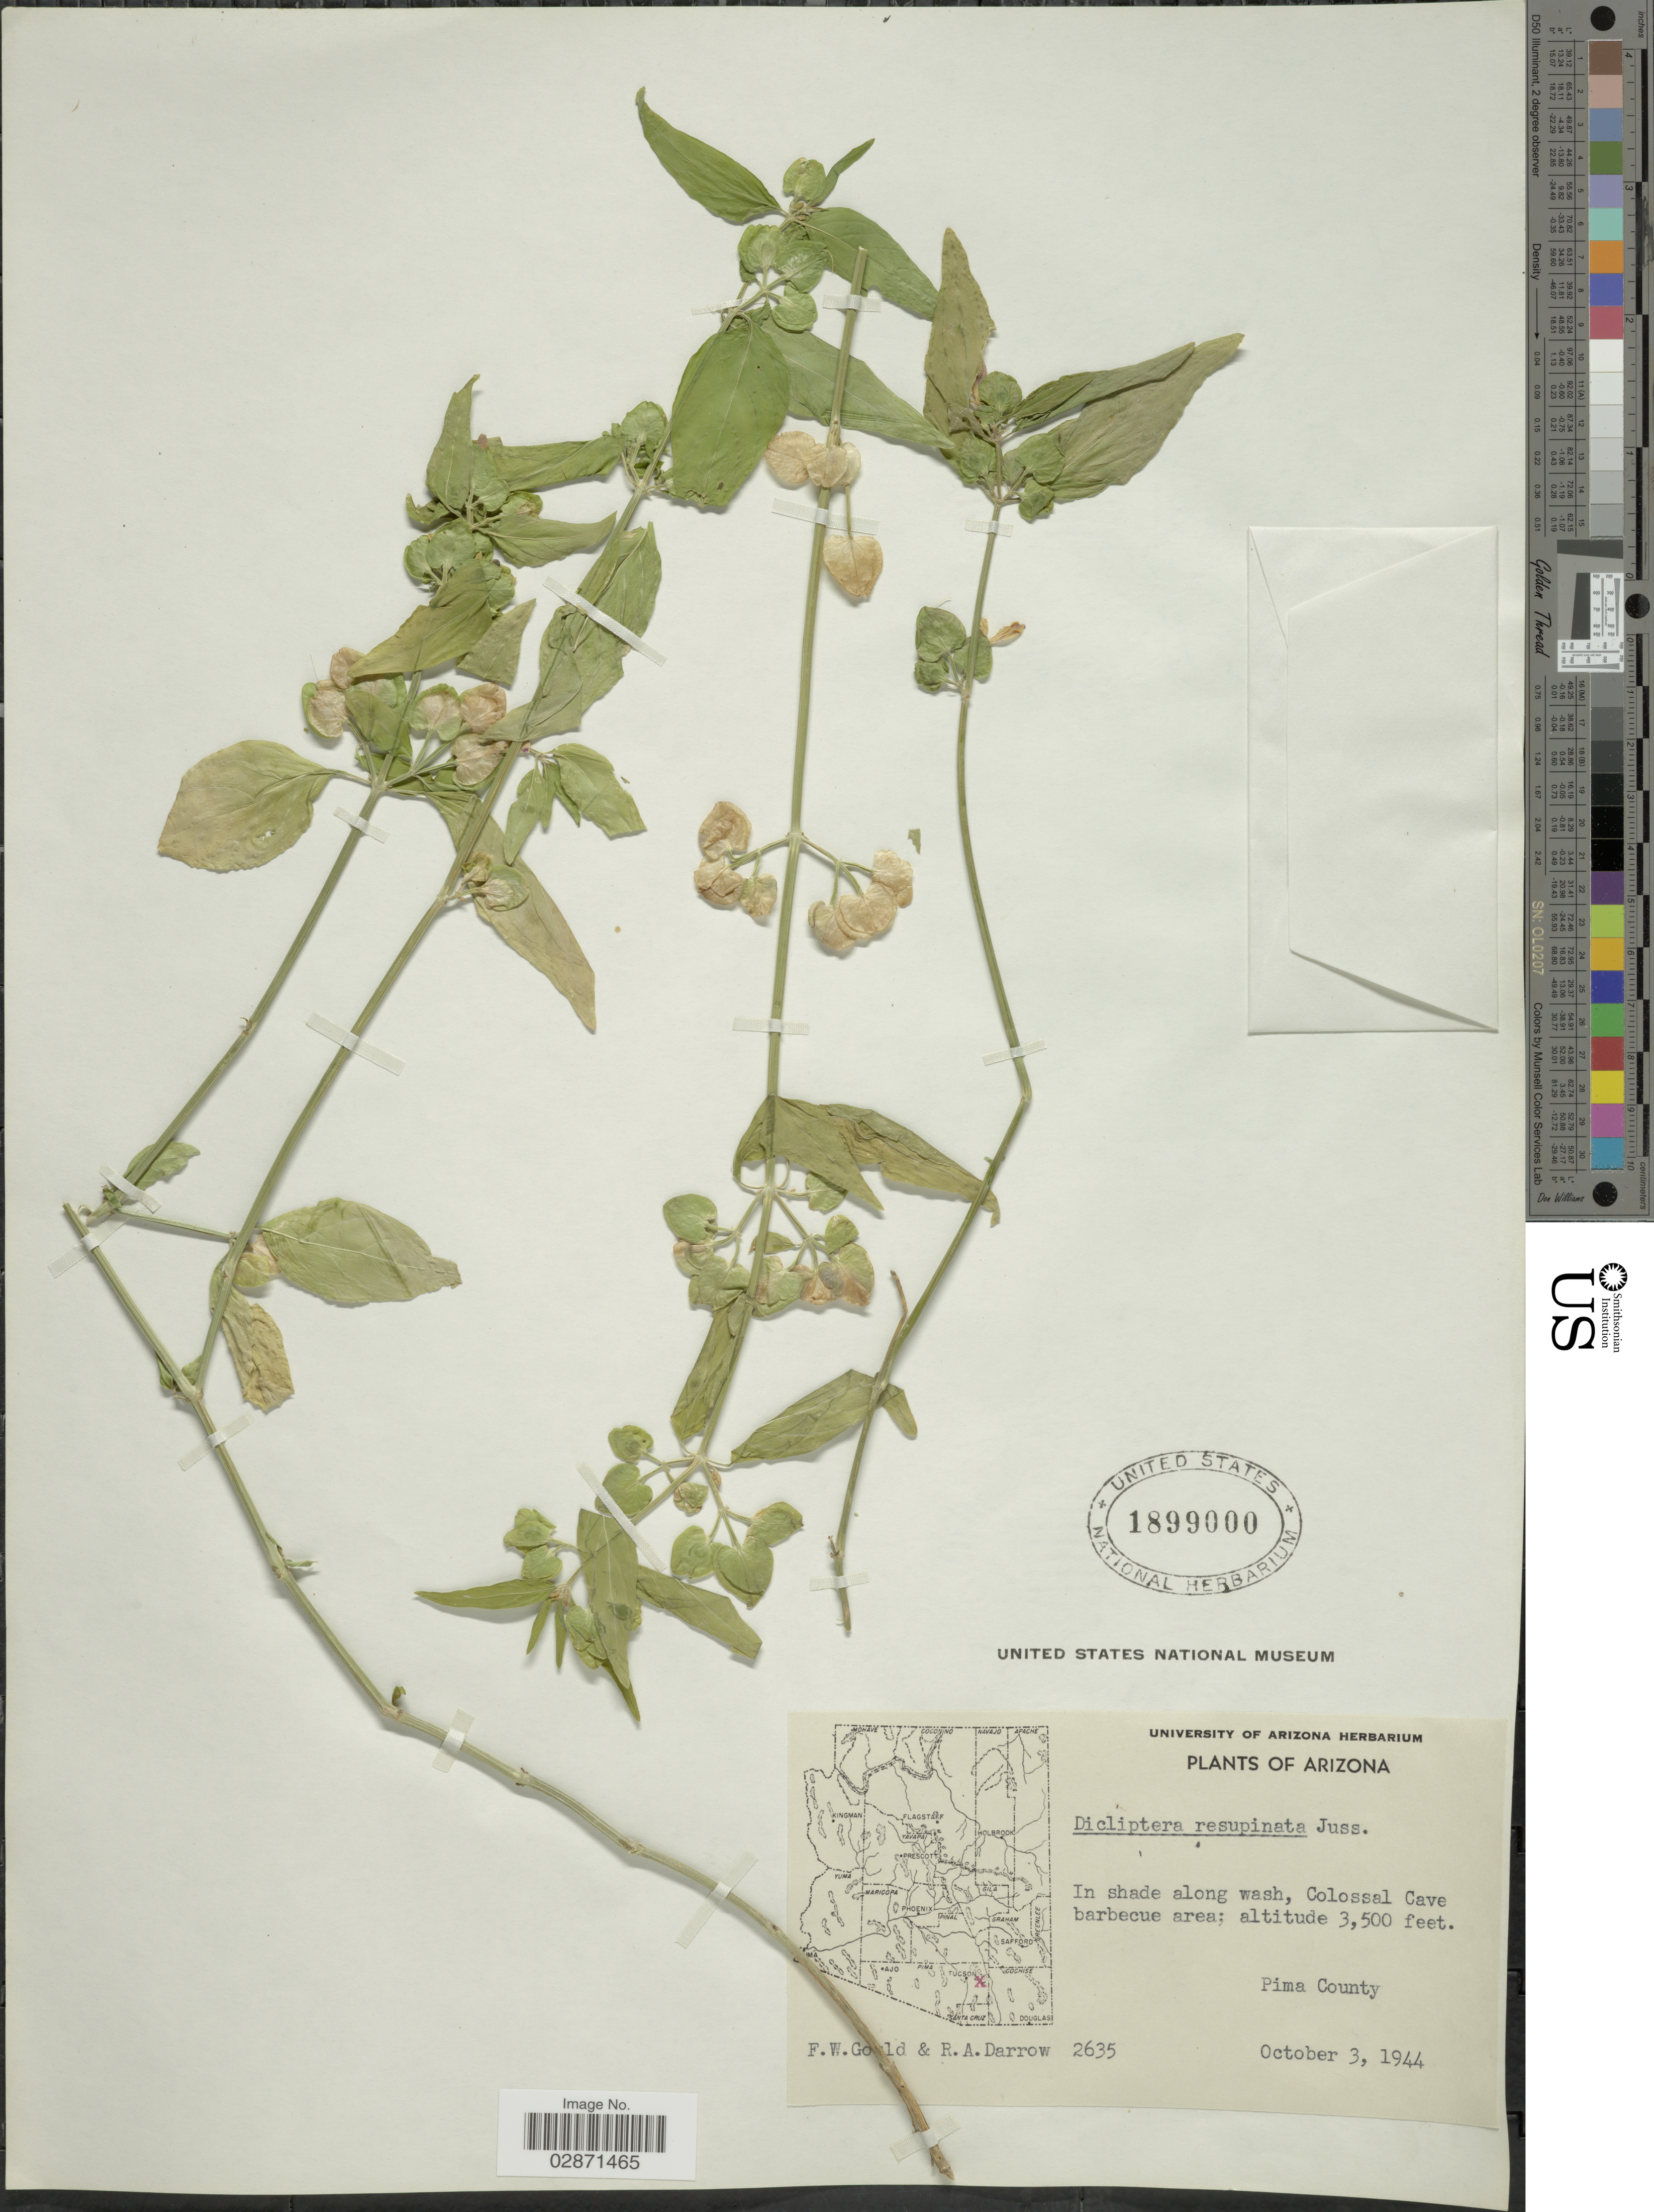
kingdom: Plantae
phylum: Tracheophyta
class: Magnoliopsida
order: Lamiales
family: Acanthaceae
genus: Dicliptera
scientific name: Dicliptera resupinata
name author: (Vahl) Juss.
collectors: F. W. Gould & R. A. Darrow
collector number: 2635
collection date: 1944-10-03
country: United States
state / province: Arizona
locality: In shade along wash, Colossal Cave barbecue area. Pima County.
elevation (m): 1067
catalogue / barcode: US 1899000